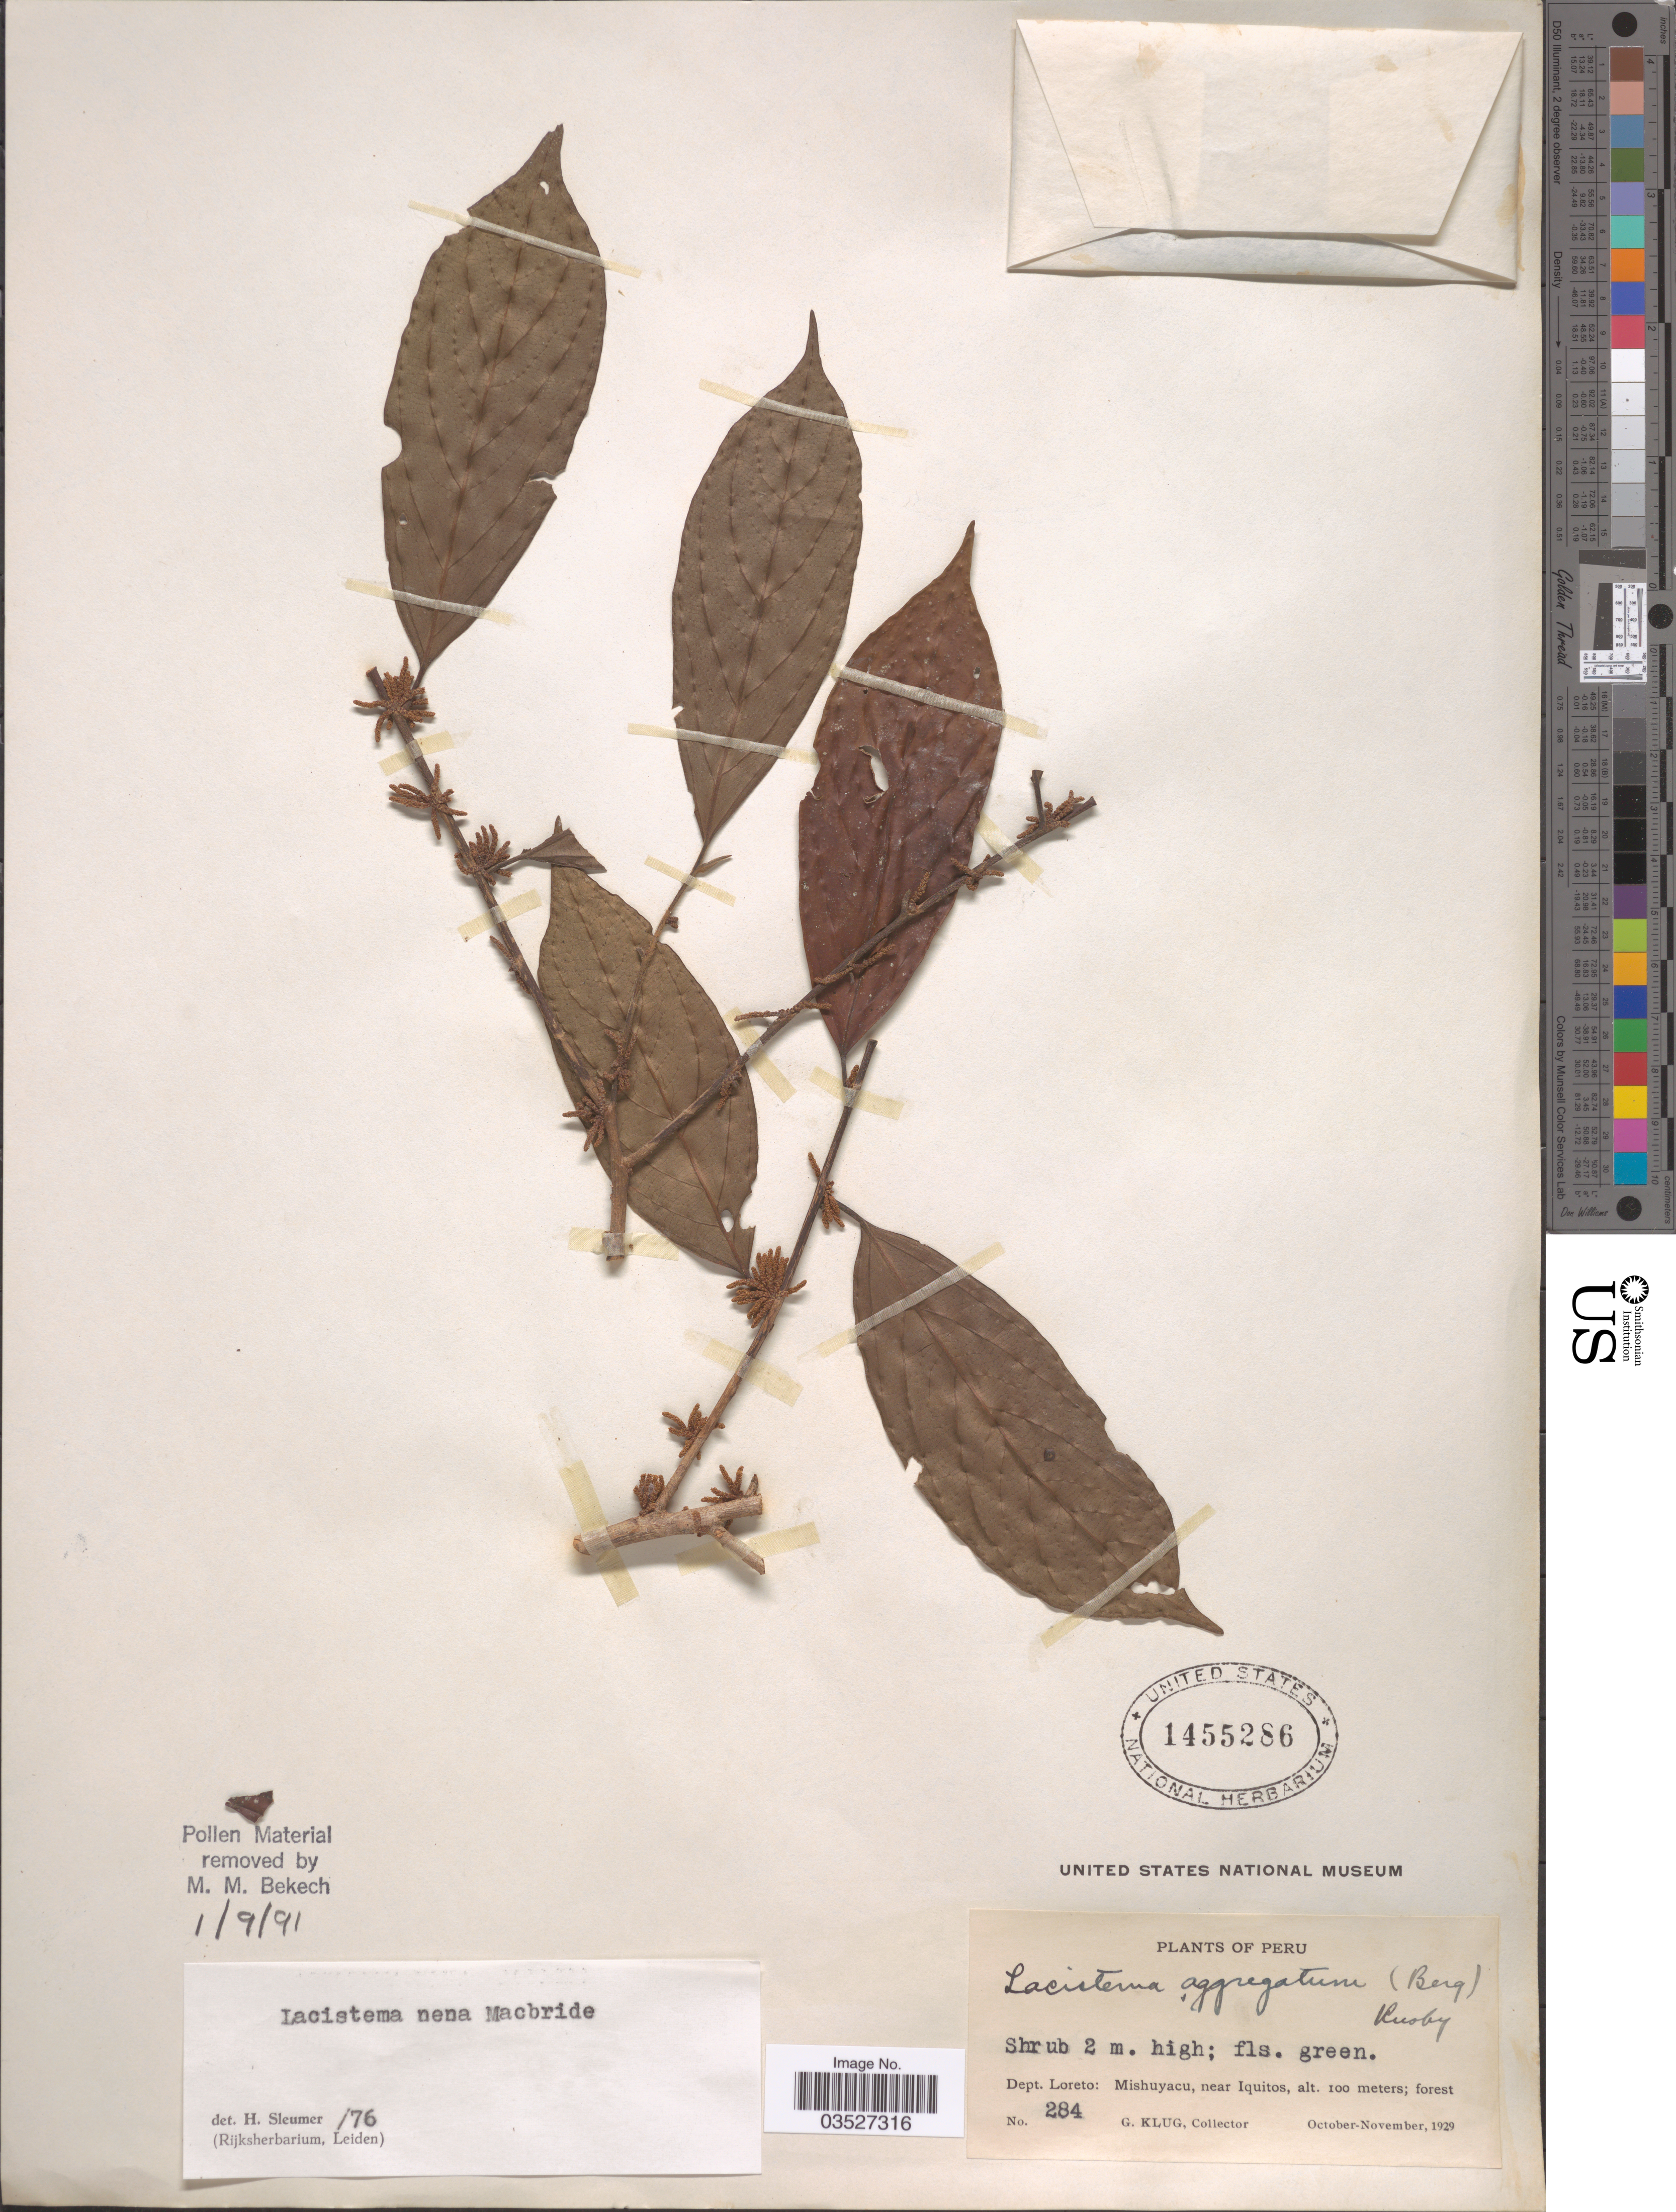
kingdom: Plantae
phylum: Tracheophyta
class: Magnoliopsida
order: Malpighiales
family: Lacistemataceae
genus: Lacistema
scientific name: Lacistema nena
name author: J.F. Macbr.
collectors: G. Klug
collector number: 284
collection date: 1929-10/1929-11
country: Peru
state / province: Loreto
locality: Dept. Loreto: Mishuyacu, near Iquitos.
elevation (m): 100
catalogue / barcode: US 1455286